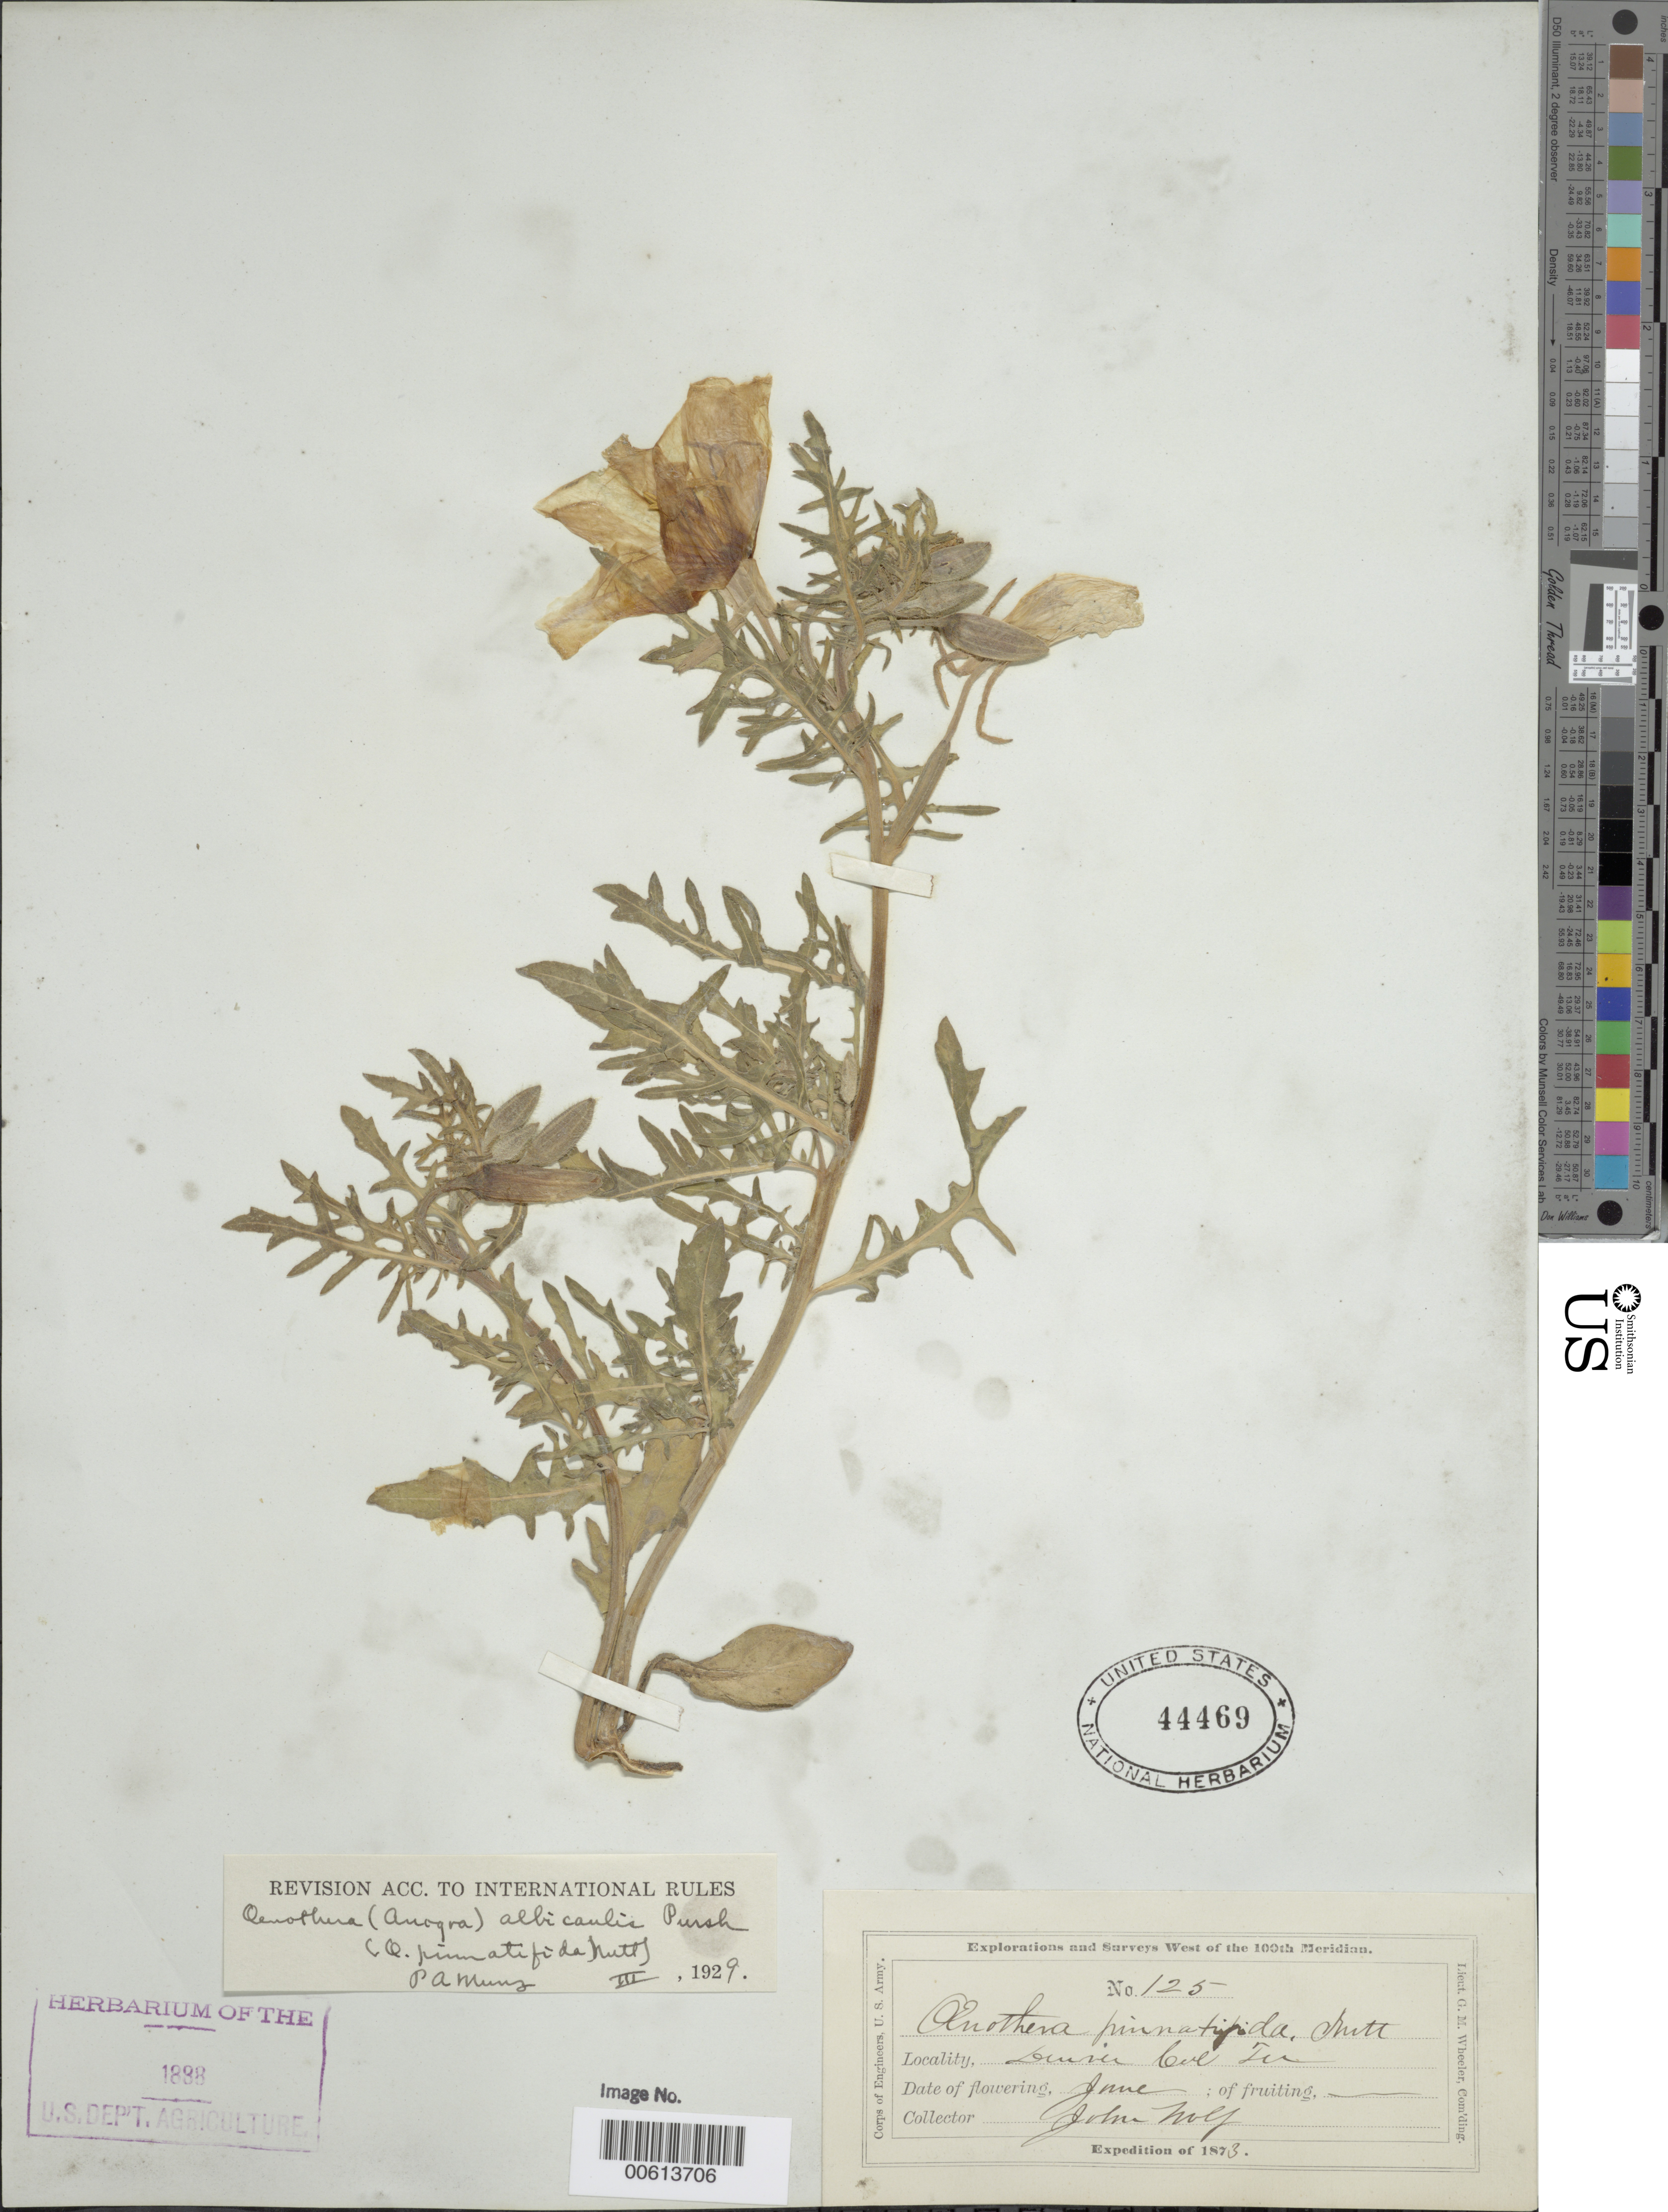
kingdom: Plantae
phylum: Tracheophyta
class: Magnoliopsida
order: Myrtales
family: Onagraceae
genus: Oenothera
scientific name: Oenothera albicaulis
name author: Pursh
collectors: J. Wolf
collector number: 125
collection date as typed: Jun 1873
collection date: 1873-06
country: United States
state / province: Colorado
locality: Denver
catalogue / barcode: US 44469